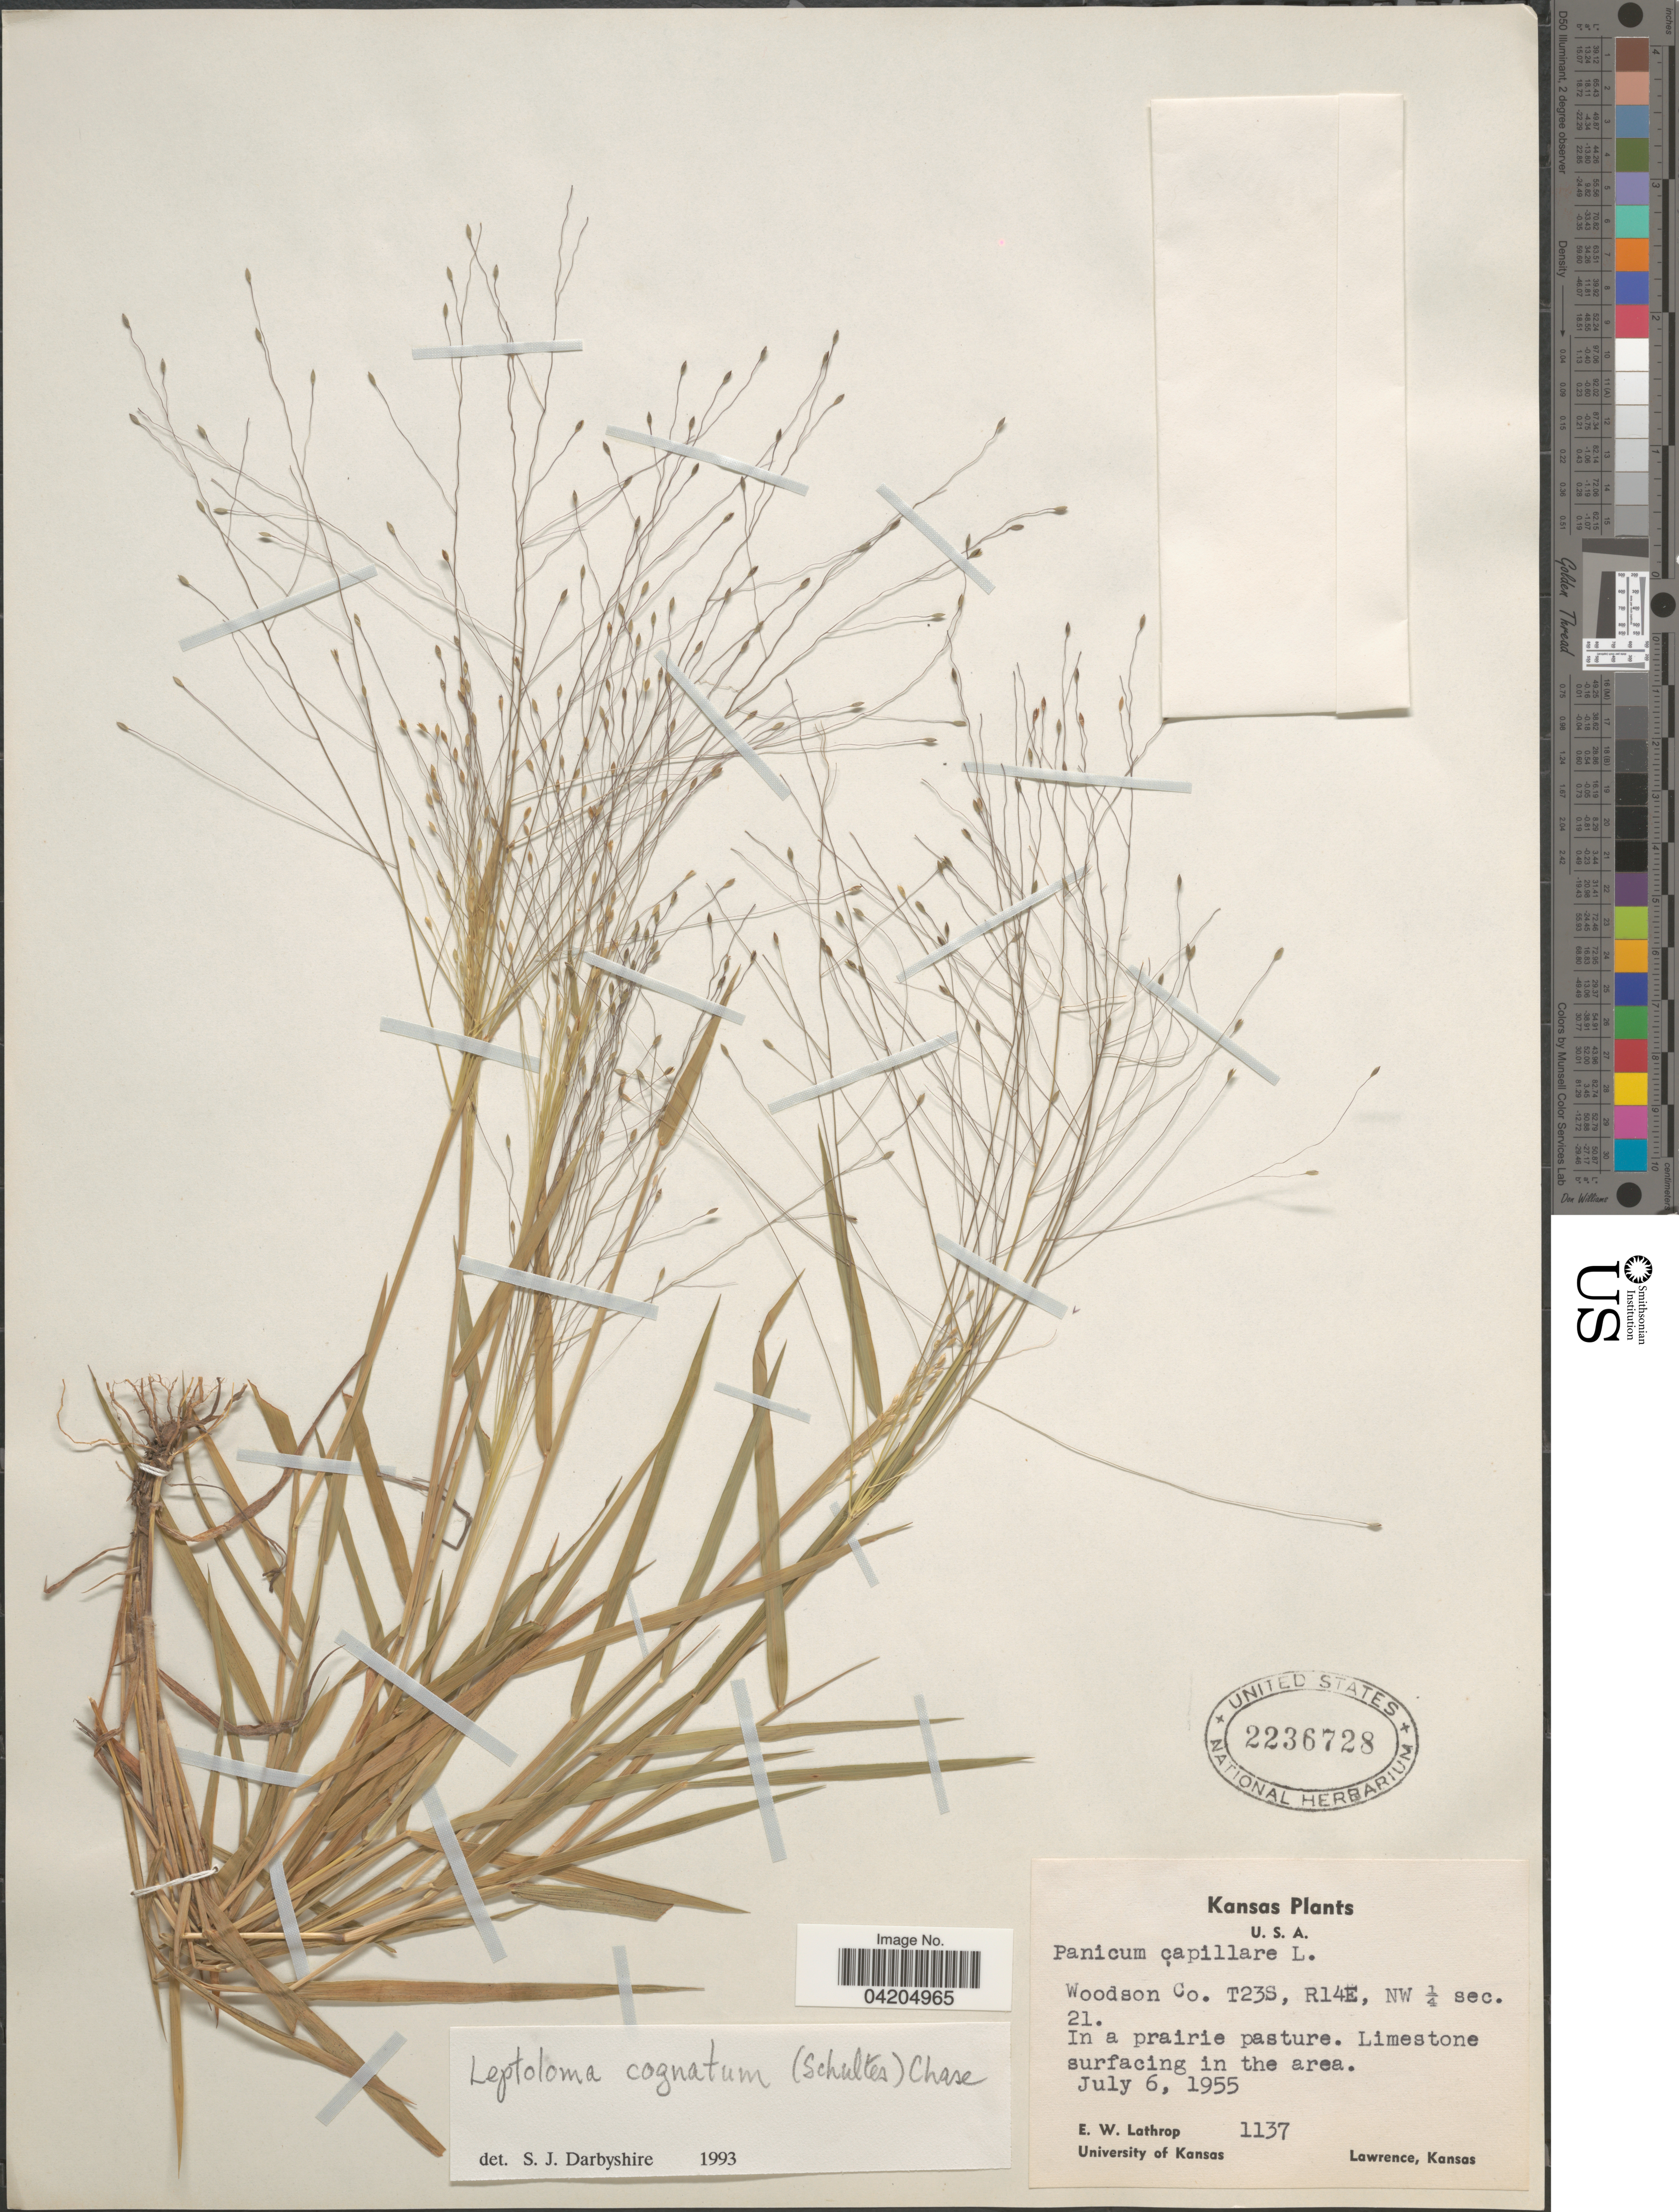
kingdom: Plantae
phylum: Tracheophyta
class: Liliopsida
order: Poales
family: Poaceae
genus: Digitaria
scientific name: Digitaria cognata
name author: (Scult.) Pilg.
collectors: E. W. Lathrop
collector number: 1137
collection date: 1955-07-06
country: United States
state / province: Kansas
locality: Woodson Co. T23S, R14E, NW ¼ sec. 21.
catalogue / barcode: US 2236728